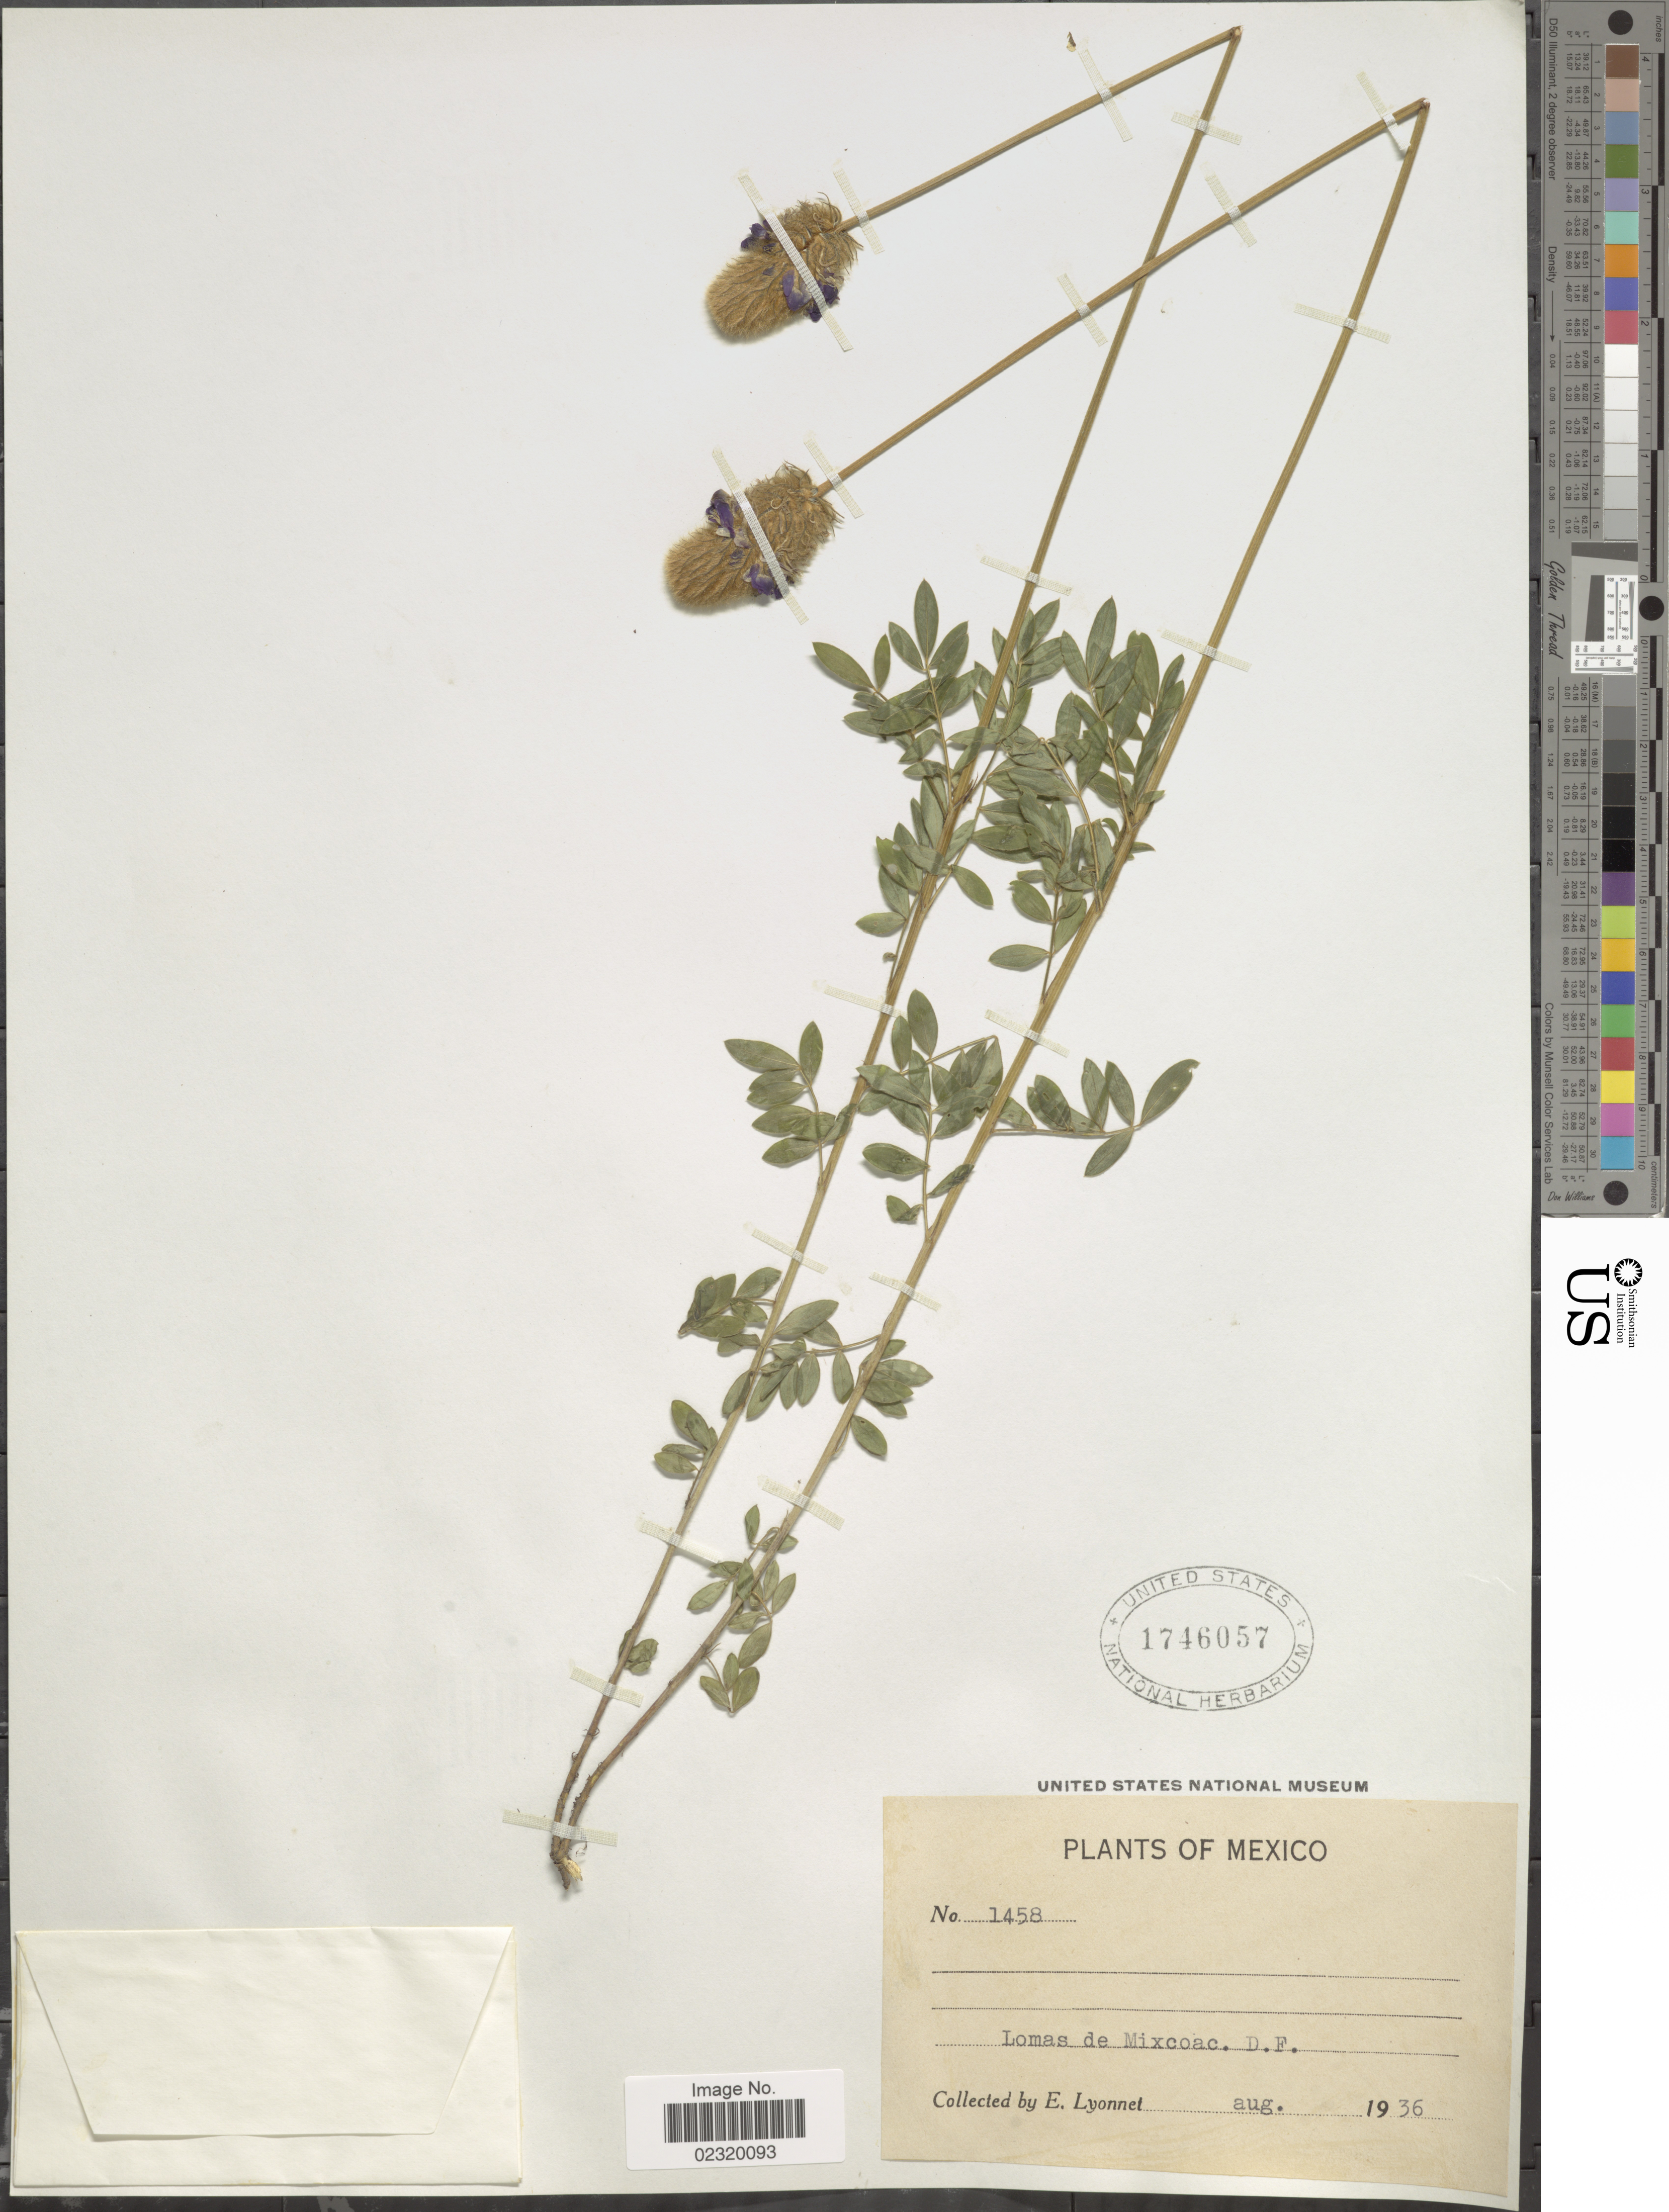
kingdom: Plantae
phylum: Tracheophyta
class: Magnoliopsida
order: Fabales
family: Fabaceae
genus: Dalea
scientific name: Dalea sericea var. sericea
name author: Lag.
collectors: E. Lyonnet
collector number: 1458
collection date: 1936-08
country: Mexico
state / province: Distrito Federal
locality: Lomas de Mixcoac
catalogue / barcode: US 1746057